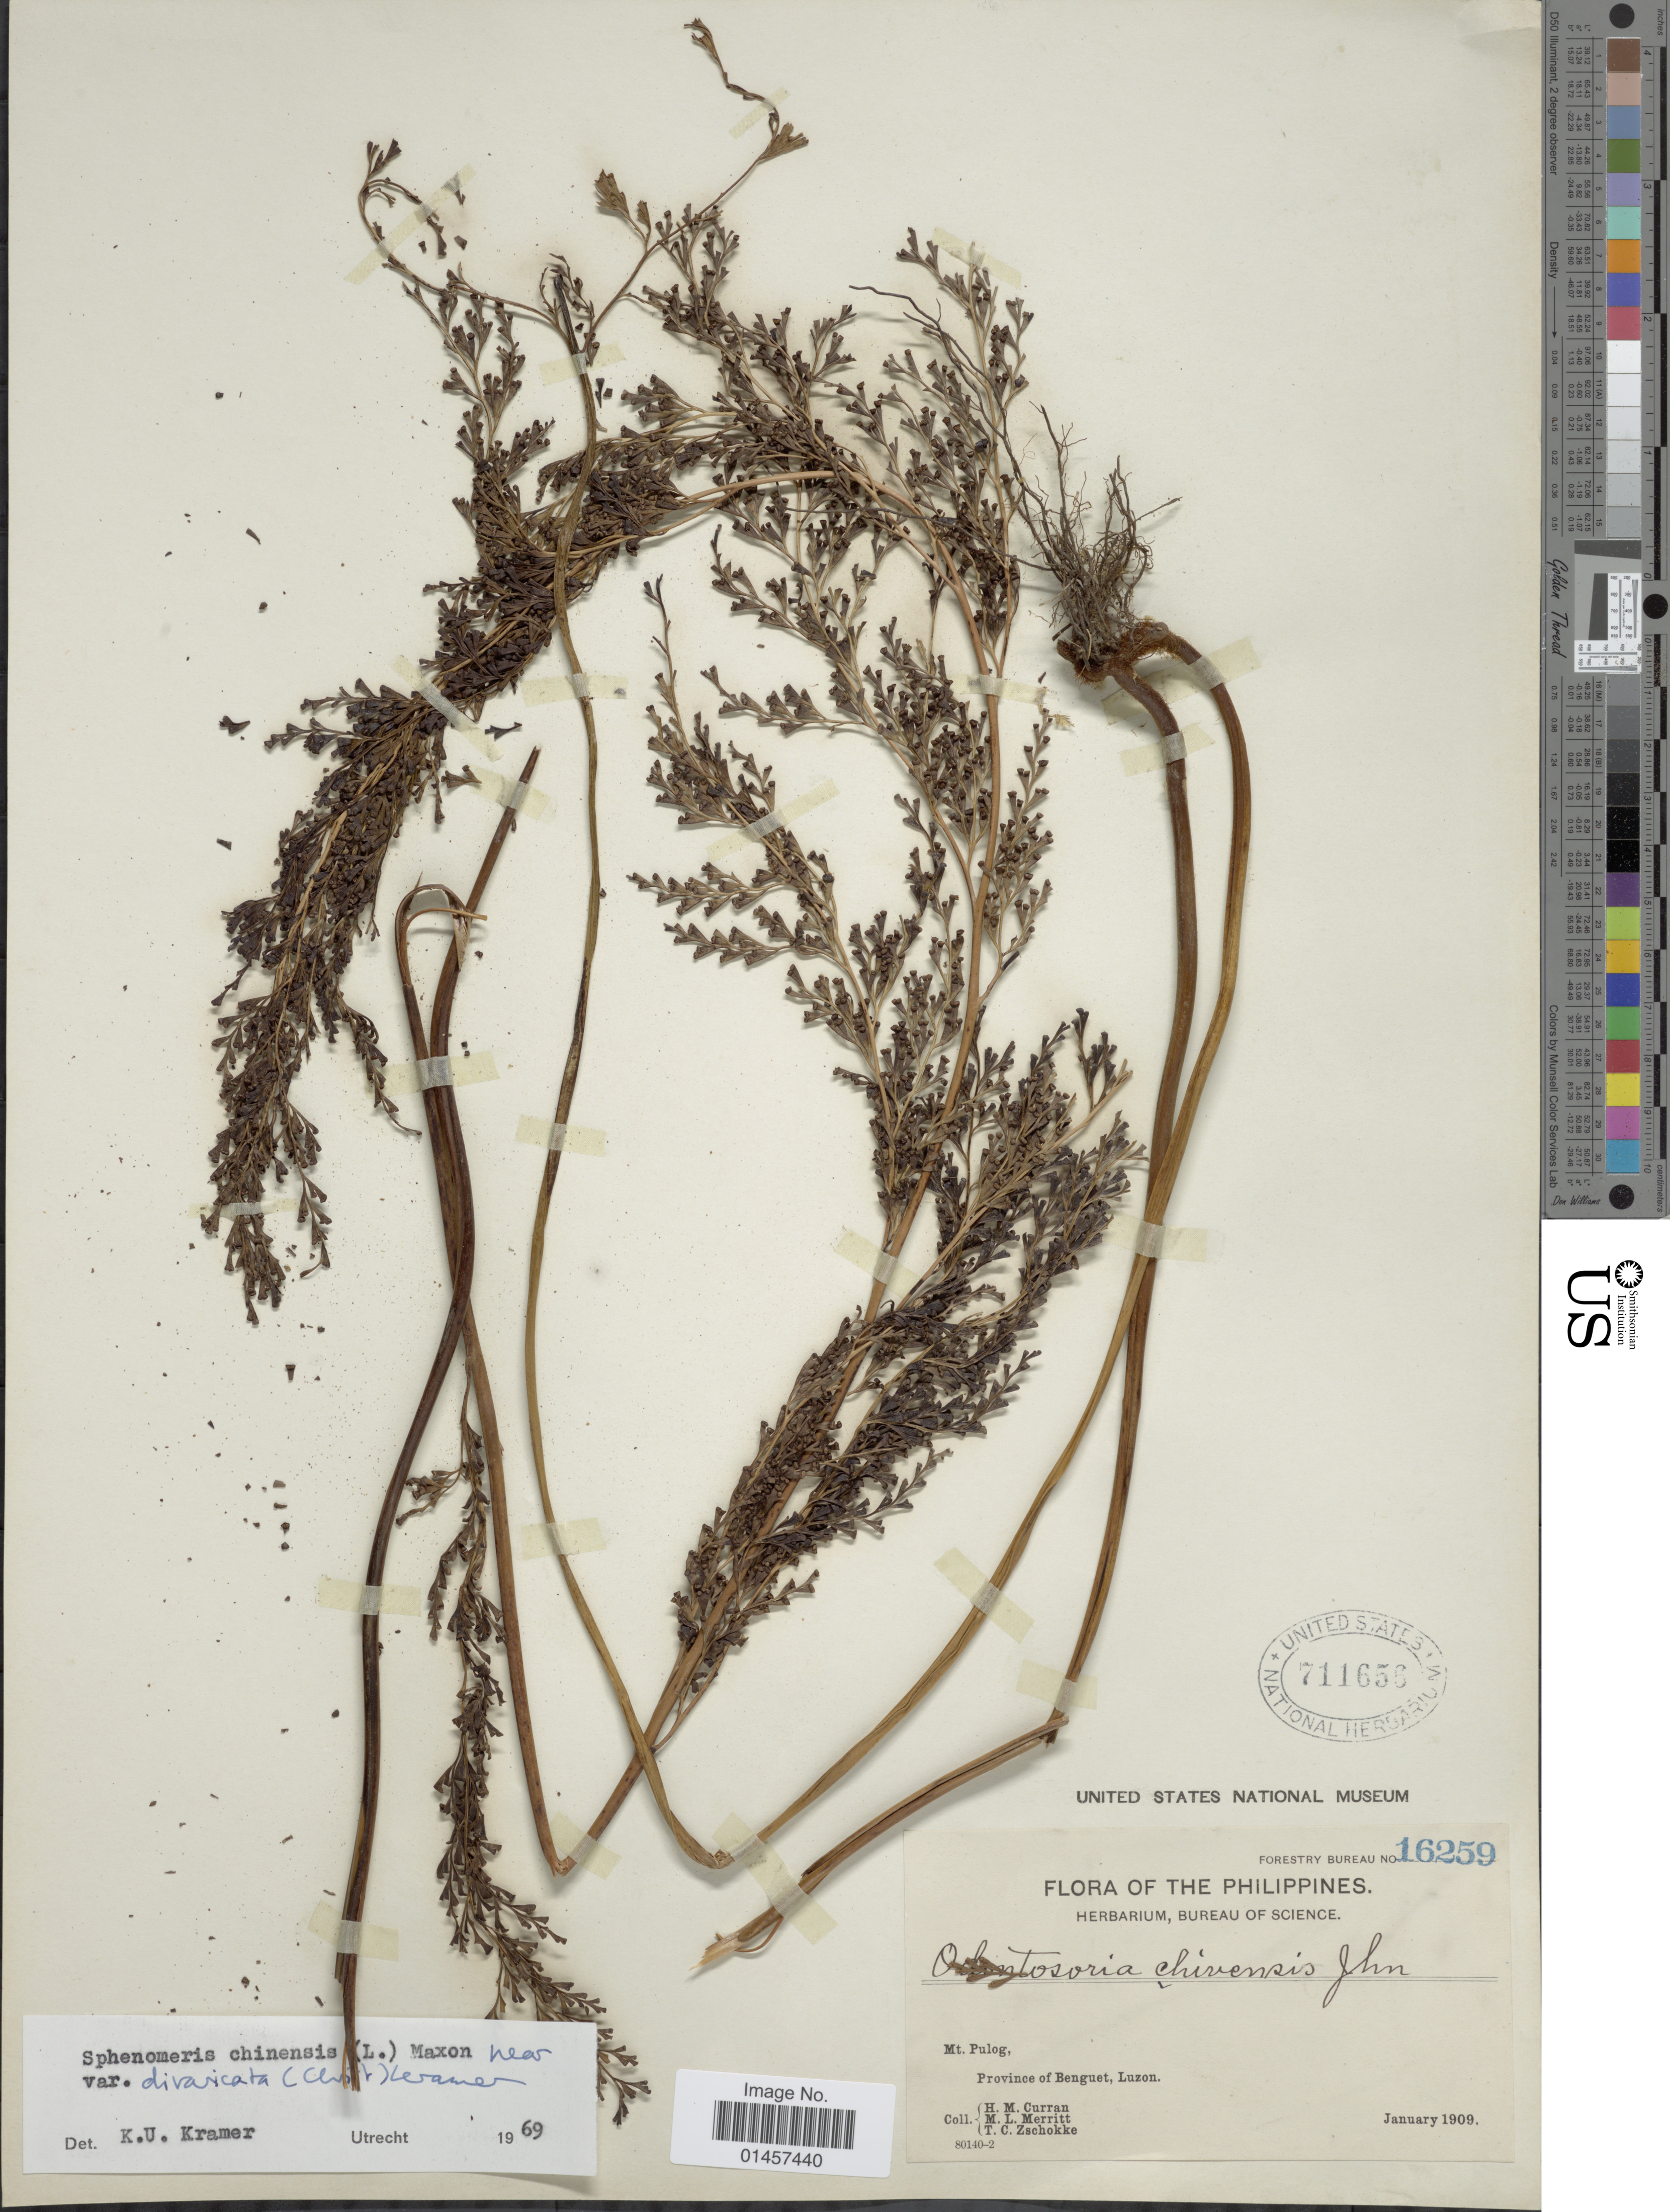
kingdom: Plantae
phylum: Tracheophyta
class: Polypodiopsida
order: Polypodiales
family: Lindsaeaceae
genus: Sphenomeris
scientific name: Sphenomeris chinensis var. chinensis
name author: (L.) Maxon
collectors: H. M. Curran, M. L. Merritt & T. C. Zschokke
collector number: Forestry Bureau 16259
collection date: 1909-01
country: Philippines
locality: Mt. Pulog, Province of Benguet, Luzon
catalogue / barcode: US 711656